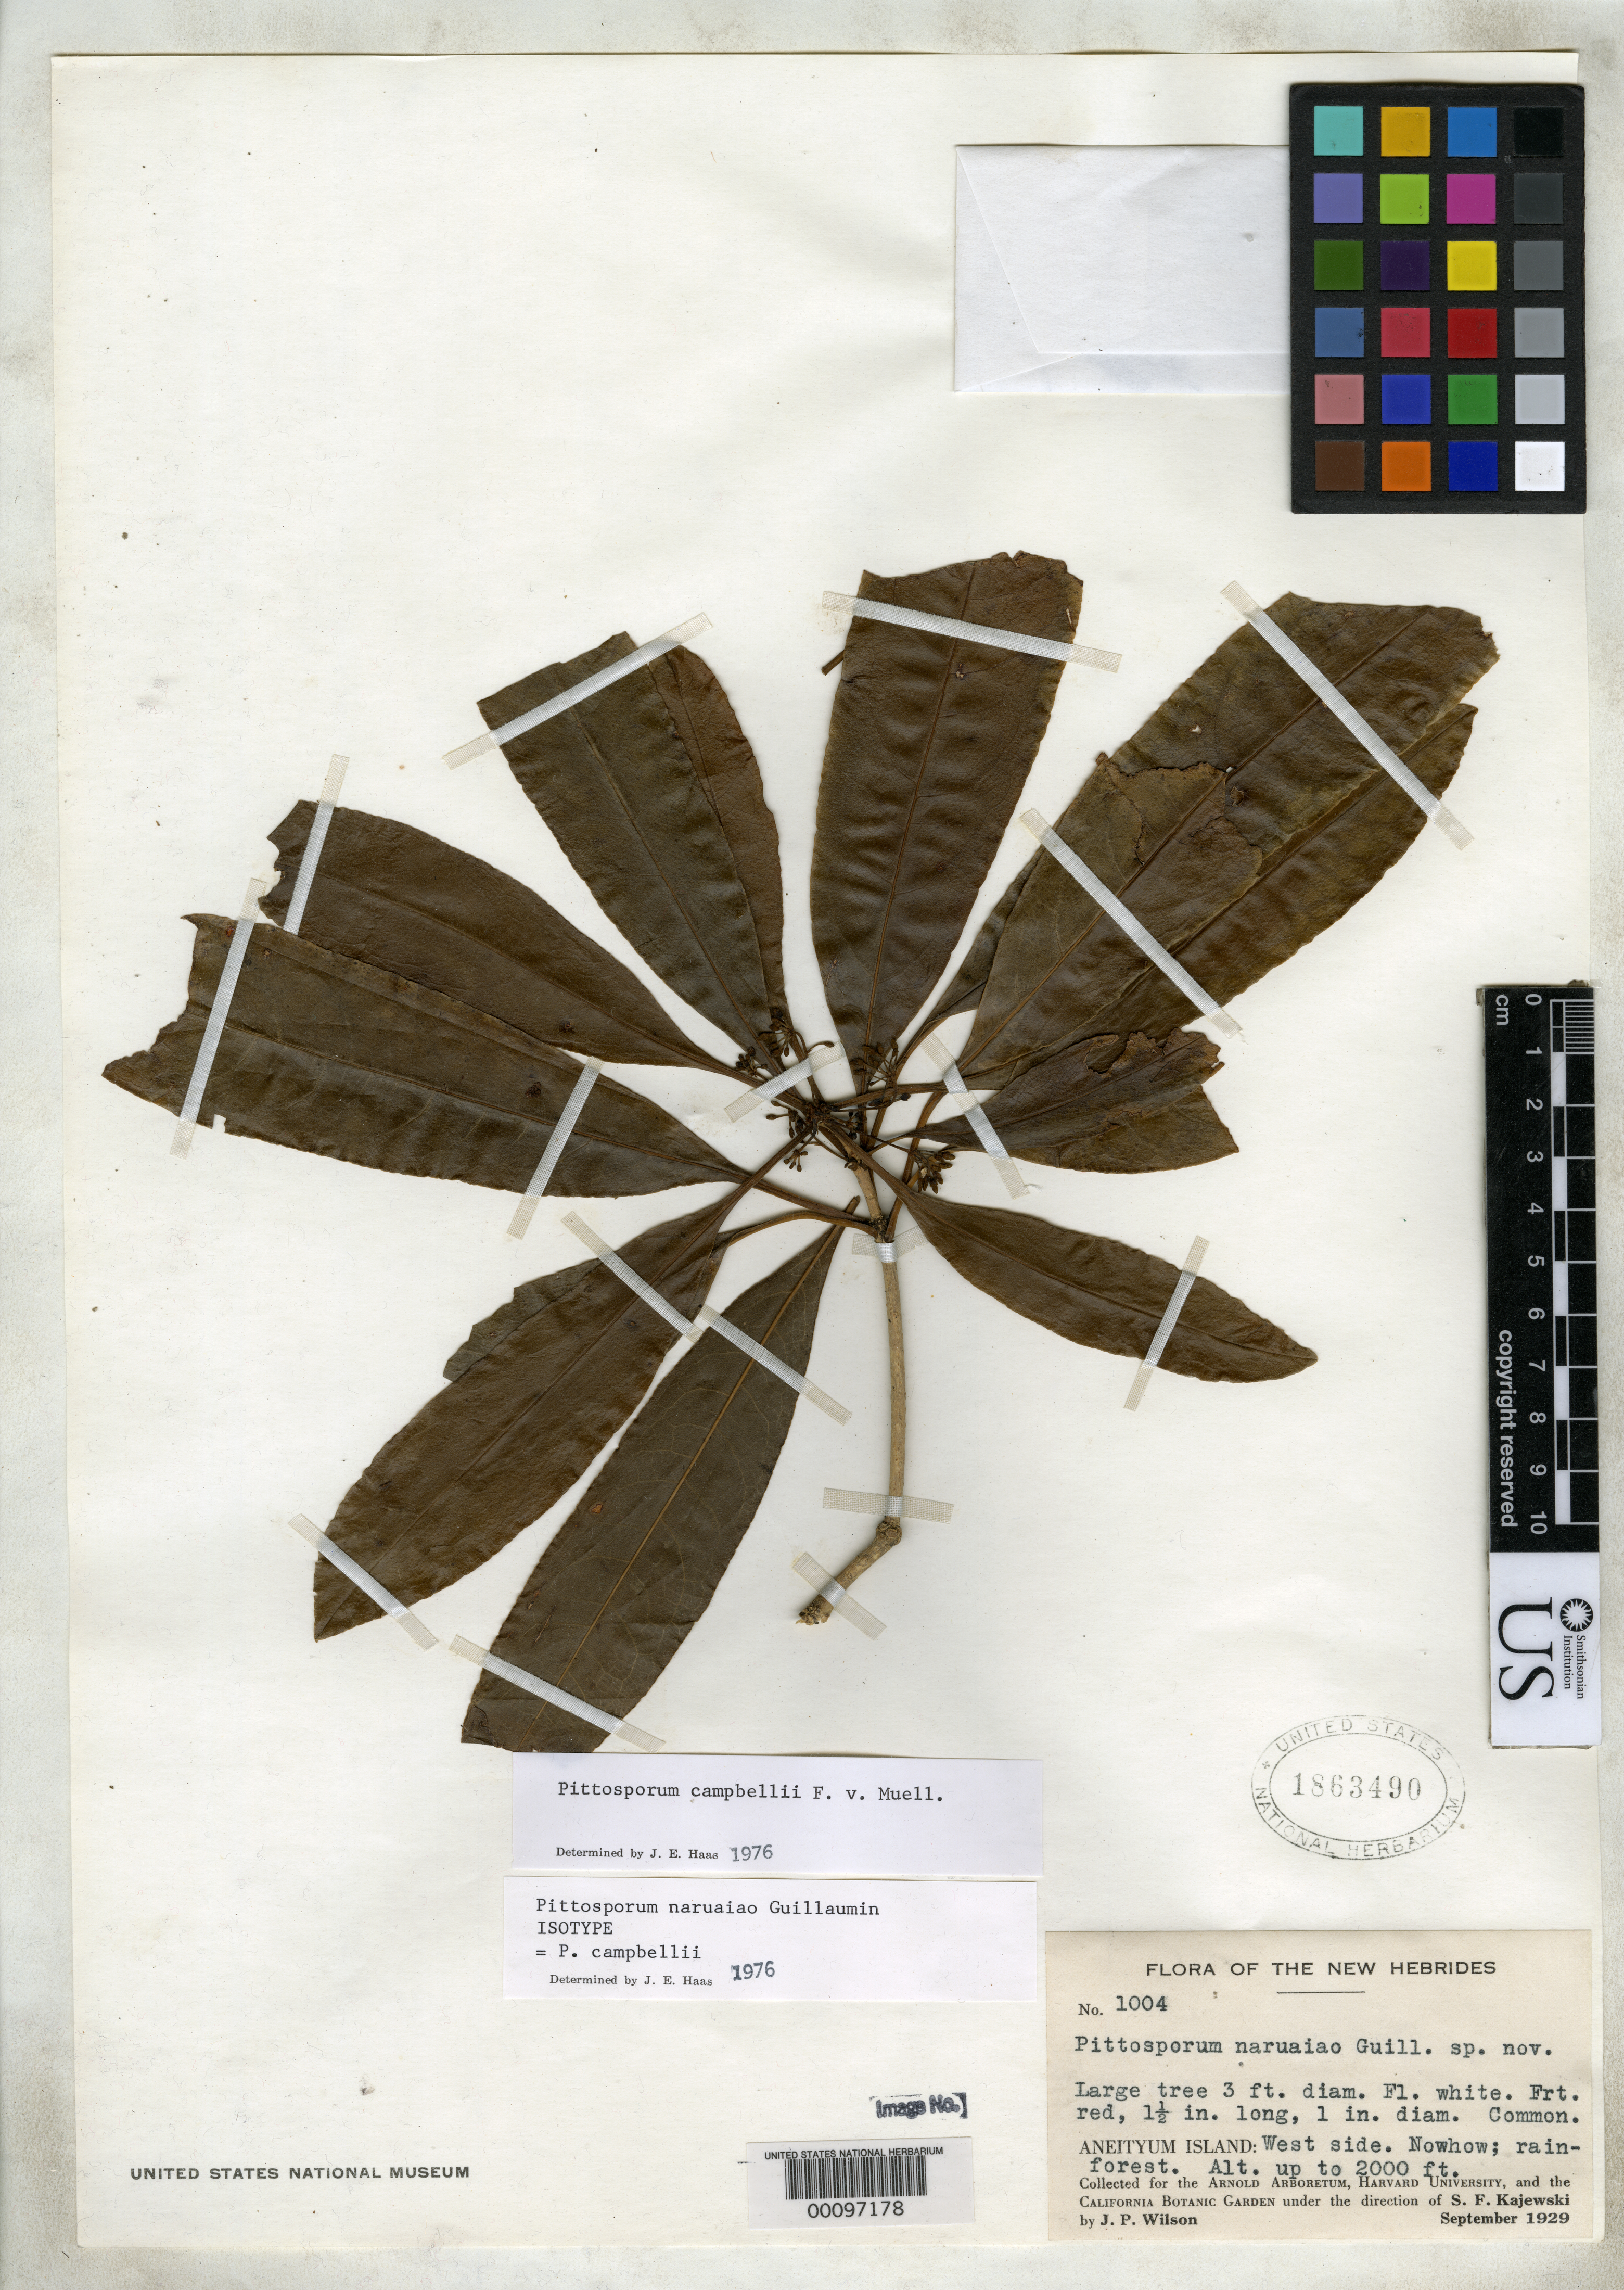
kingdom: Plantae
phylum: Tracheophyta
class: Magnoliopsida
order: Apiales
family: Pittosporaceae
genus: Pittosporum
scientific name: Pittosporum naruaiao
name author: Guillaumin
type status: Isotype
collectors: J. P. Wilson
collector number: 1004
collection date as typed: Sep 1929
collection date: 1929-09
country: Vanuatu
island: Anatom [Aneityum]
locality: W side, Nowhow.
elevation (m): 610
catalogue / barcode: US 1863490